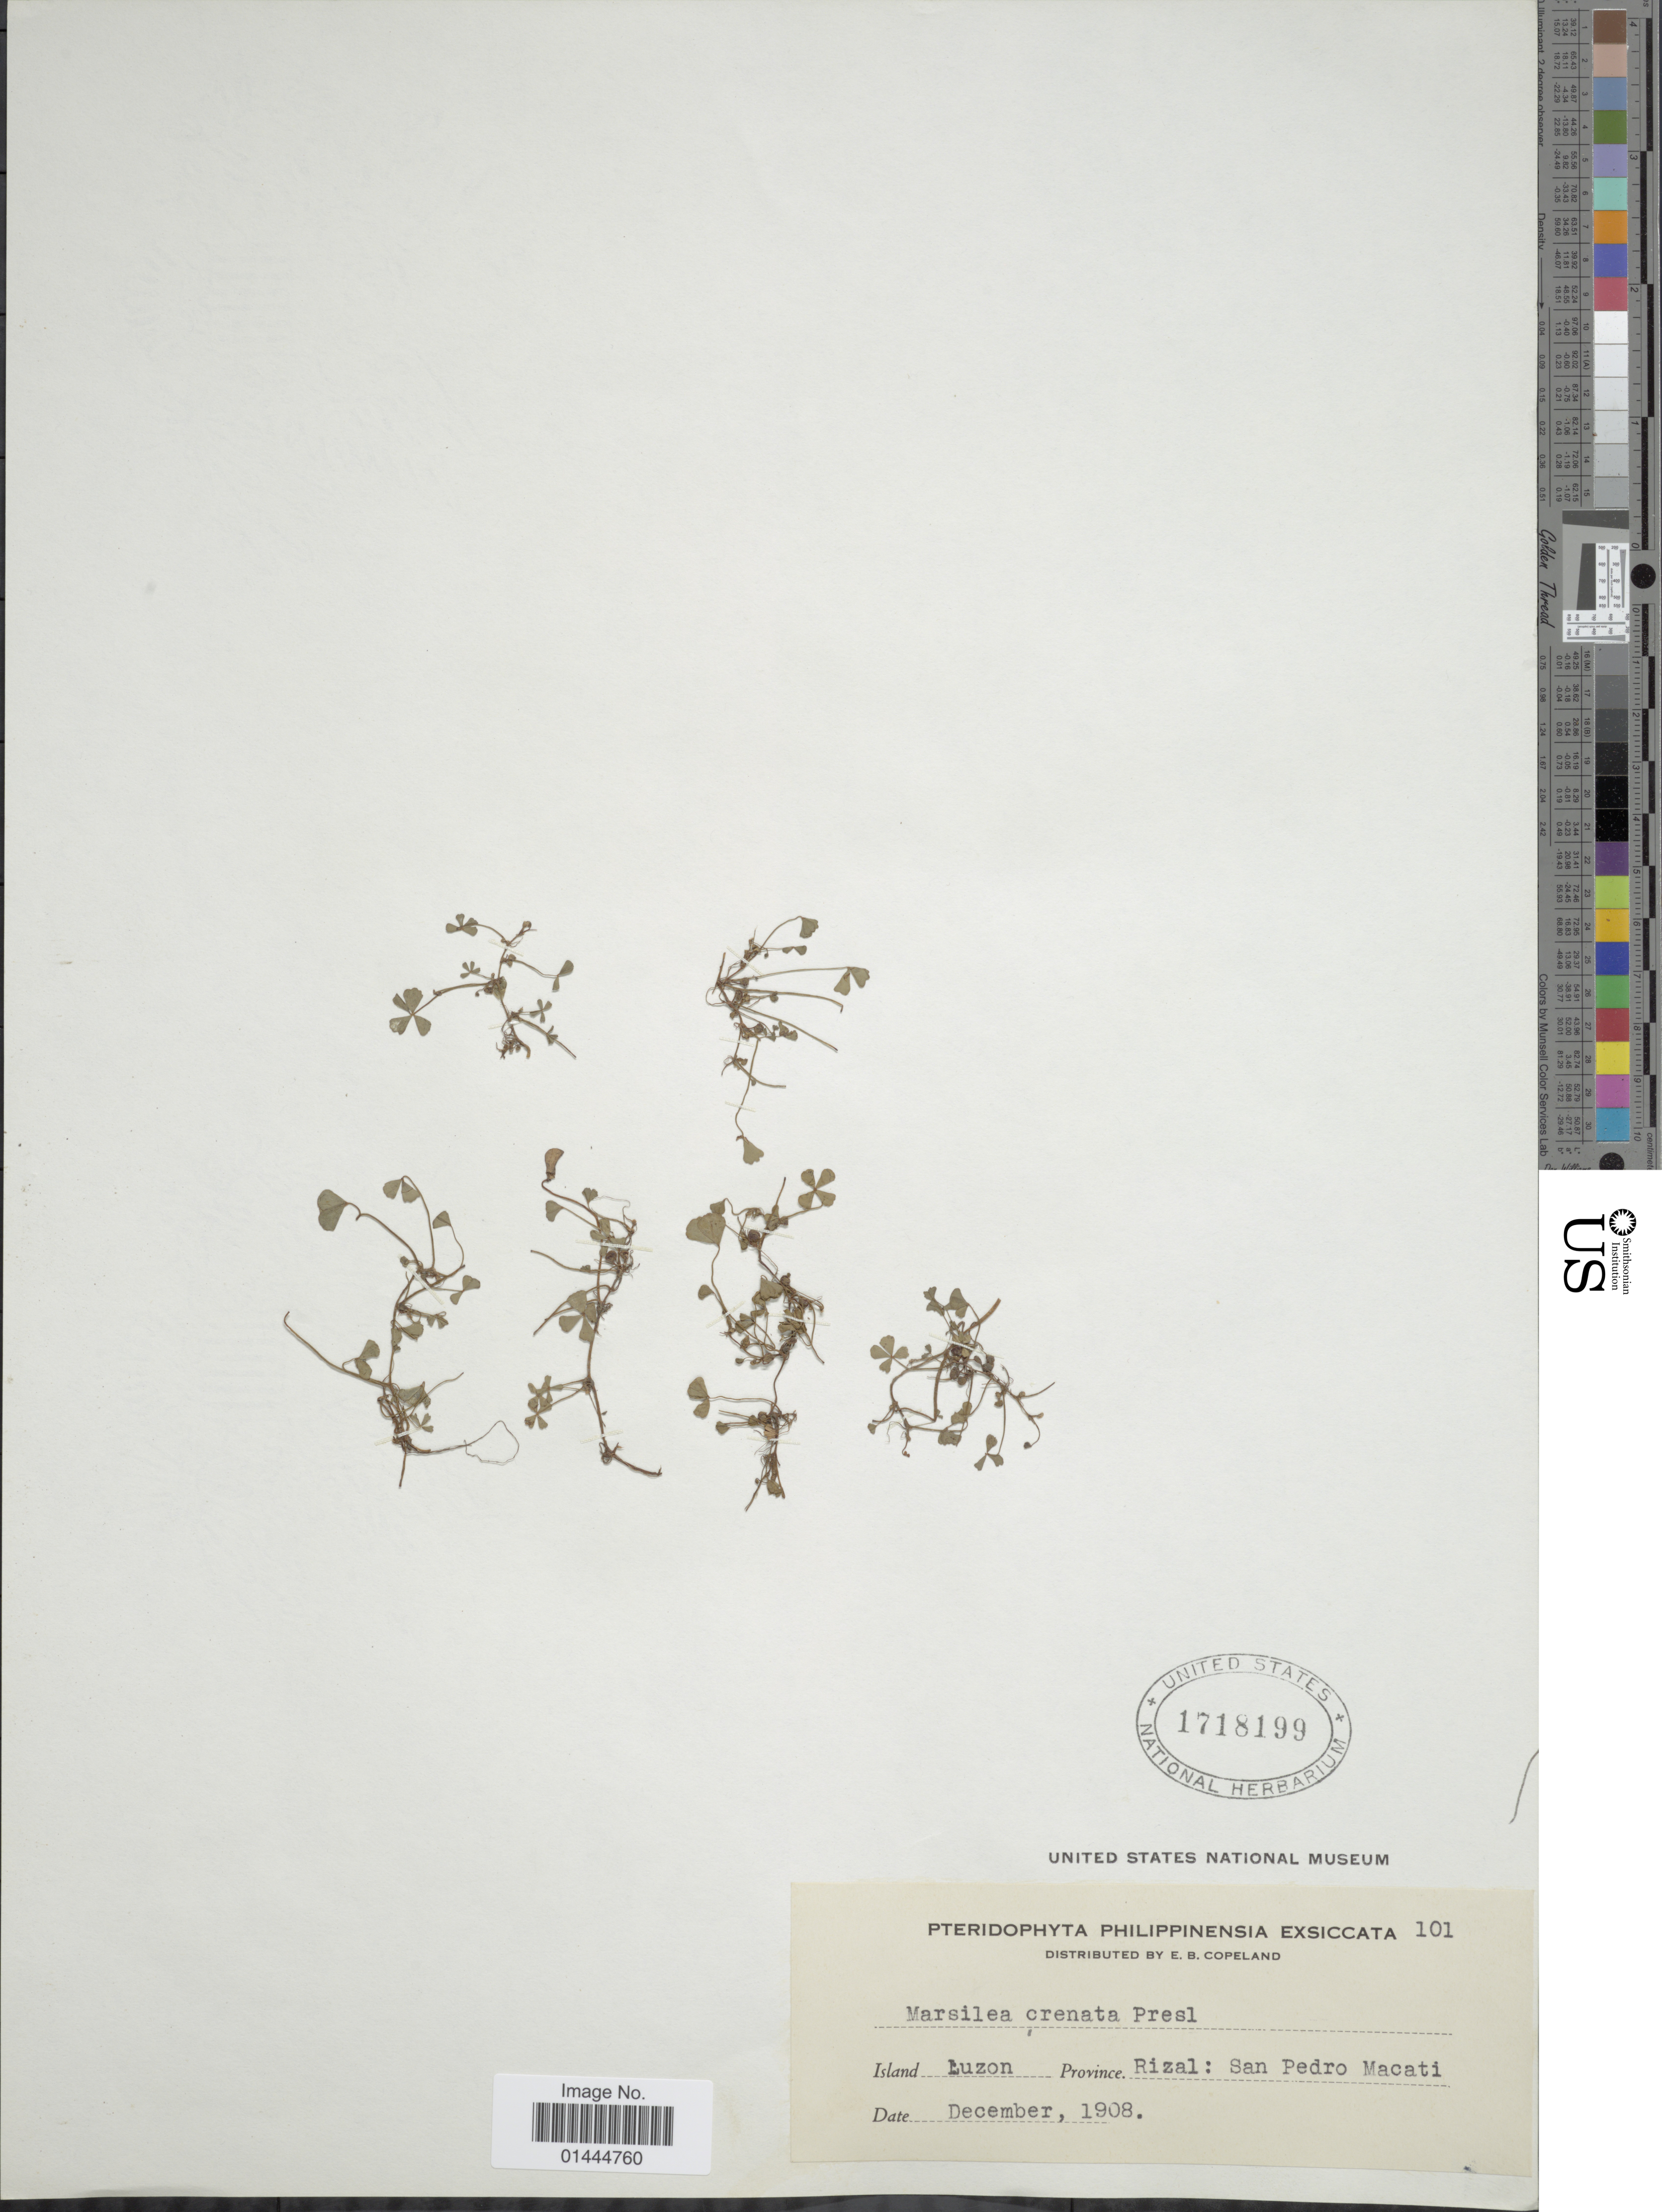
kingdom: Plantae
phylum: Tracheophyta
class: Polypodiopsida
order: Salviniales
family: Marsileaceae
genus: Marsilea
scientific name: Marsilea crenata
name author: C. Presl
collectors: E. B. Copeland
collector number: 101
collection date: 1908-12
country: Philippines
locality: Luzon, Province Rizal: San Pedro Macati.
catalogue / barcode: US 1718199